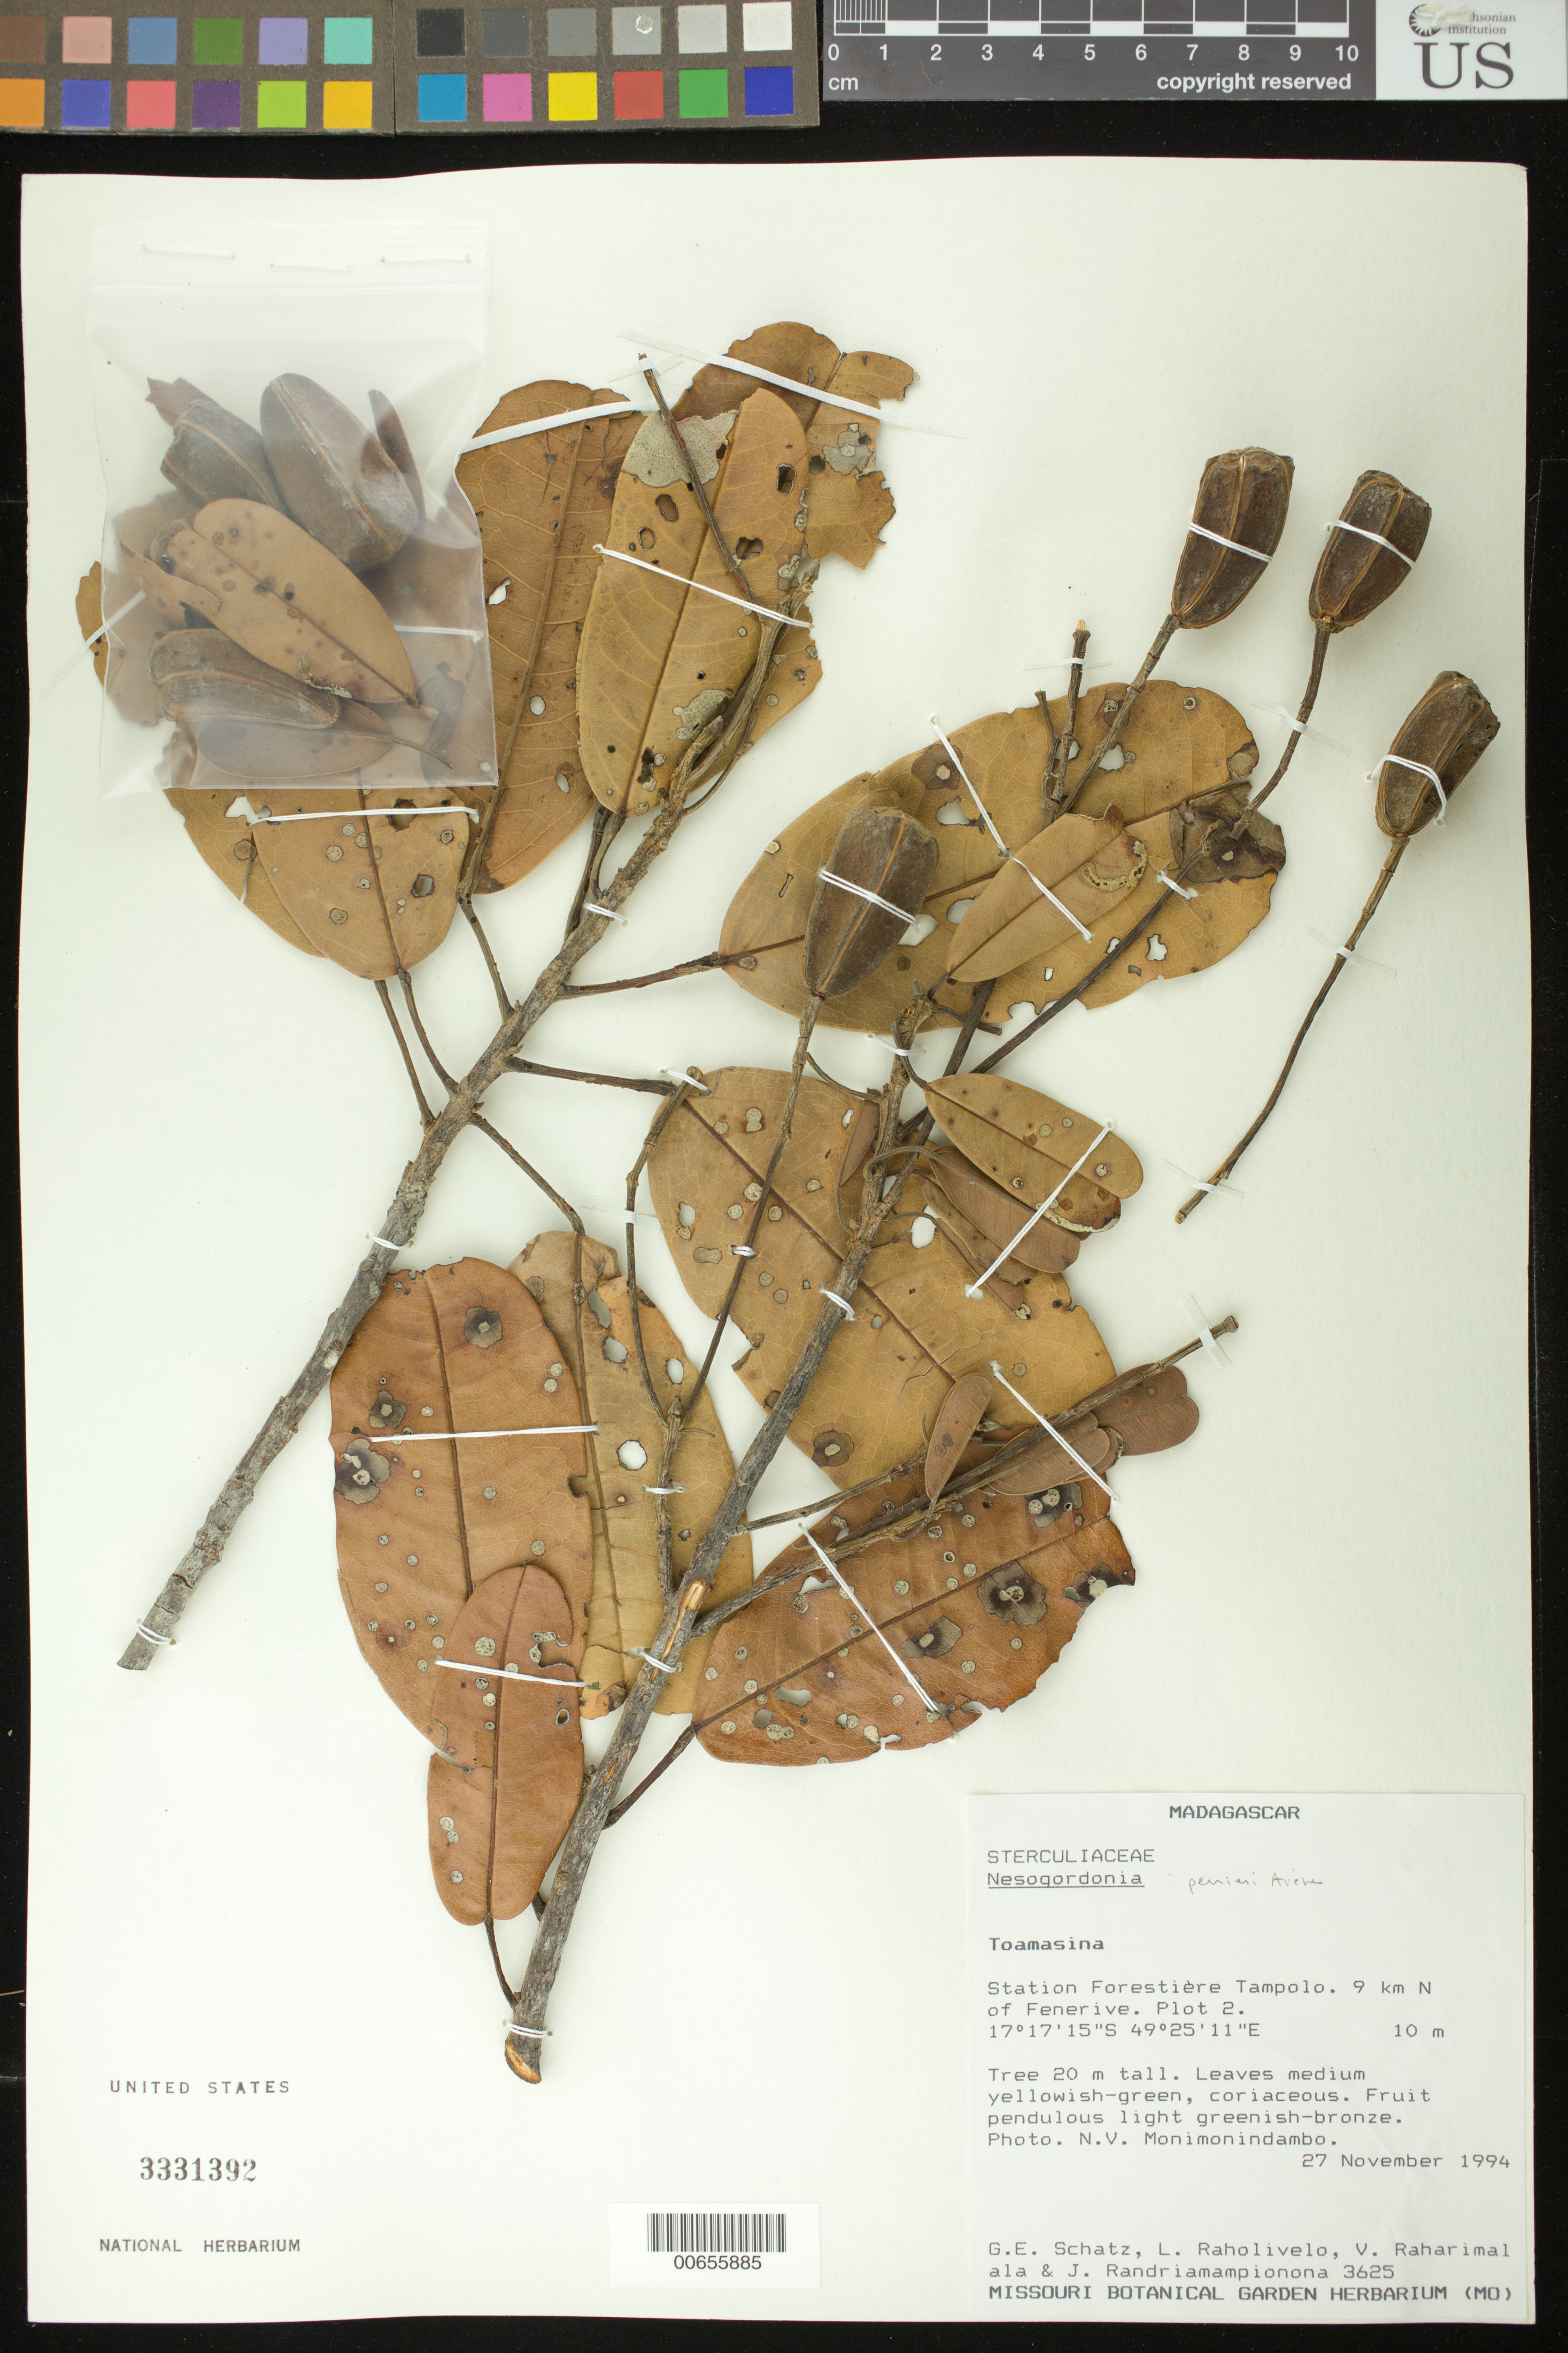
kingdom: Plantae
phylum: Tracheophyta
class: Magnoliopsida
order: Malvales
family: Malvaceae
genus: Nesogordonia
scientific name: Nesogordonia perrieri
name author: Arènes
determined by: Dorr, Laurence J., Curator (BOT), Smithsonian Institution - National Museum of Natural History (UNITED STATES)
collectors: G. Schatz, L. Raholivelo, V. Raharimalala & J. Randriamampionona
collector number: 3625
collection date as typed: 27 Nov 1994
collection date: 1994-11-27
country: Madagascar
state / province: Analanjirofo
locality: Station Forestière Tampolo, 9 km N of Fenerive, Plot 2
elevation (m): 10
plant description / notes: Common name: Monimonindambo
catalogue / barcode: US 3331392